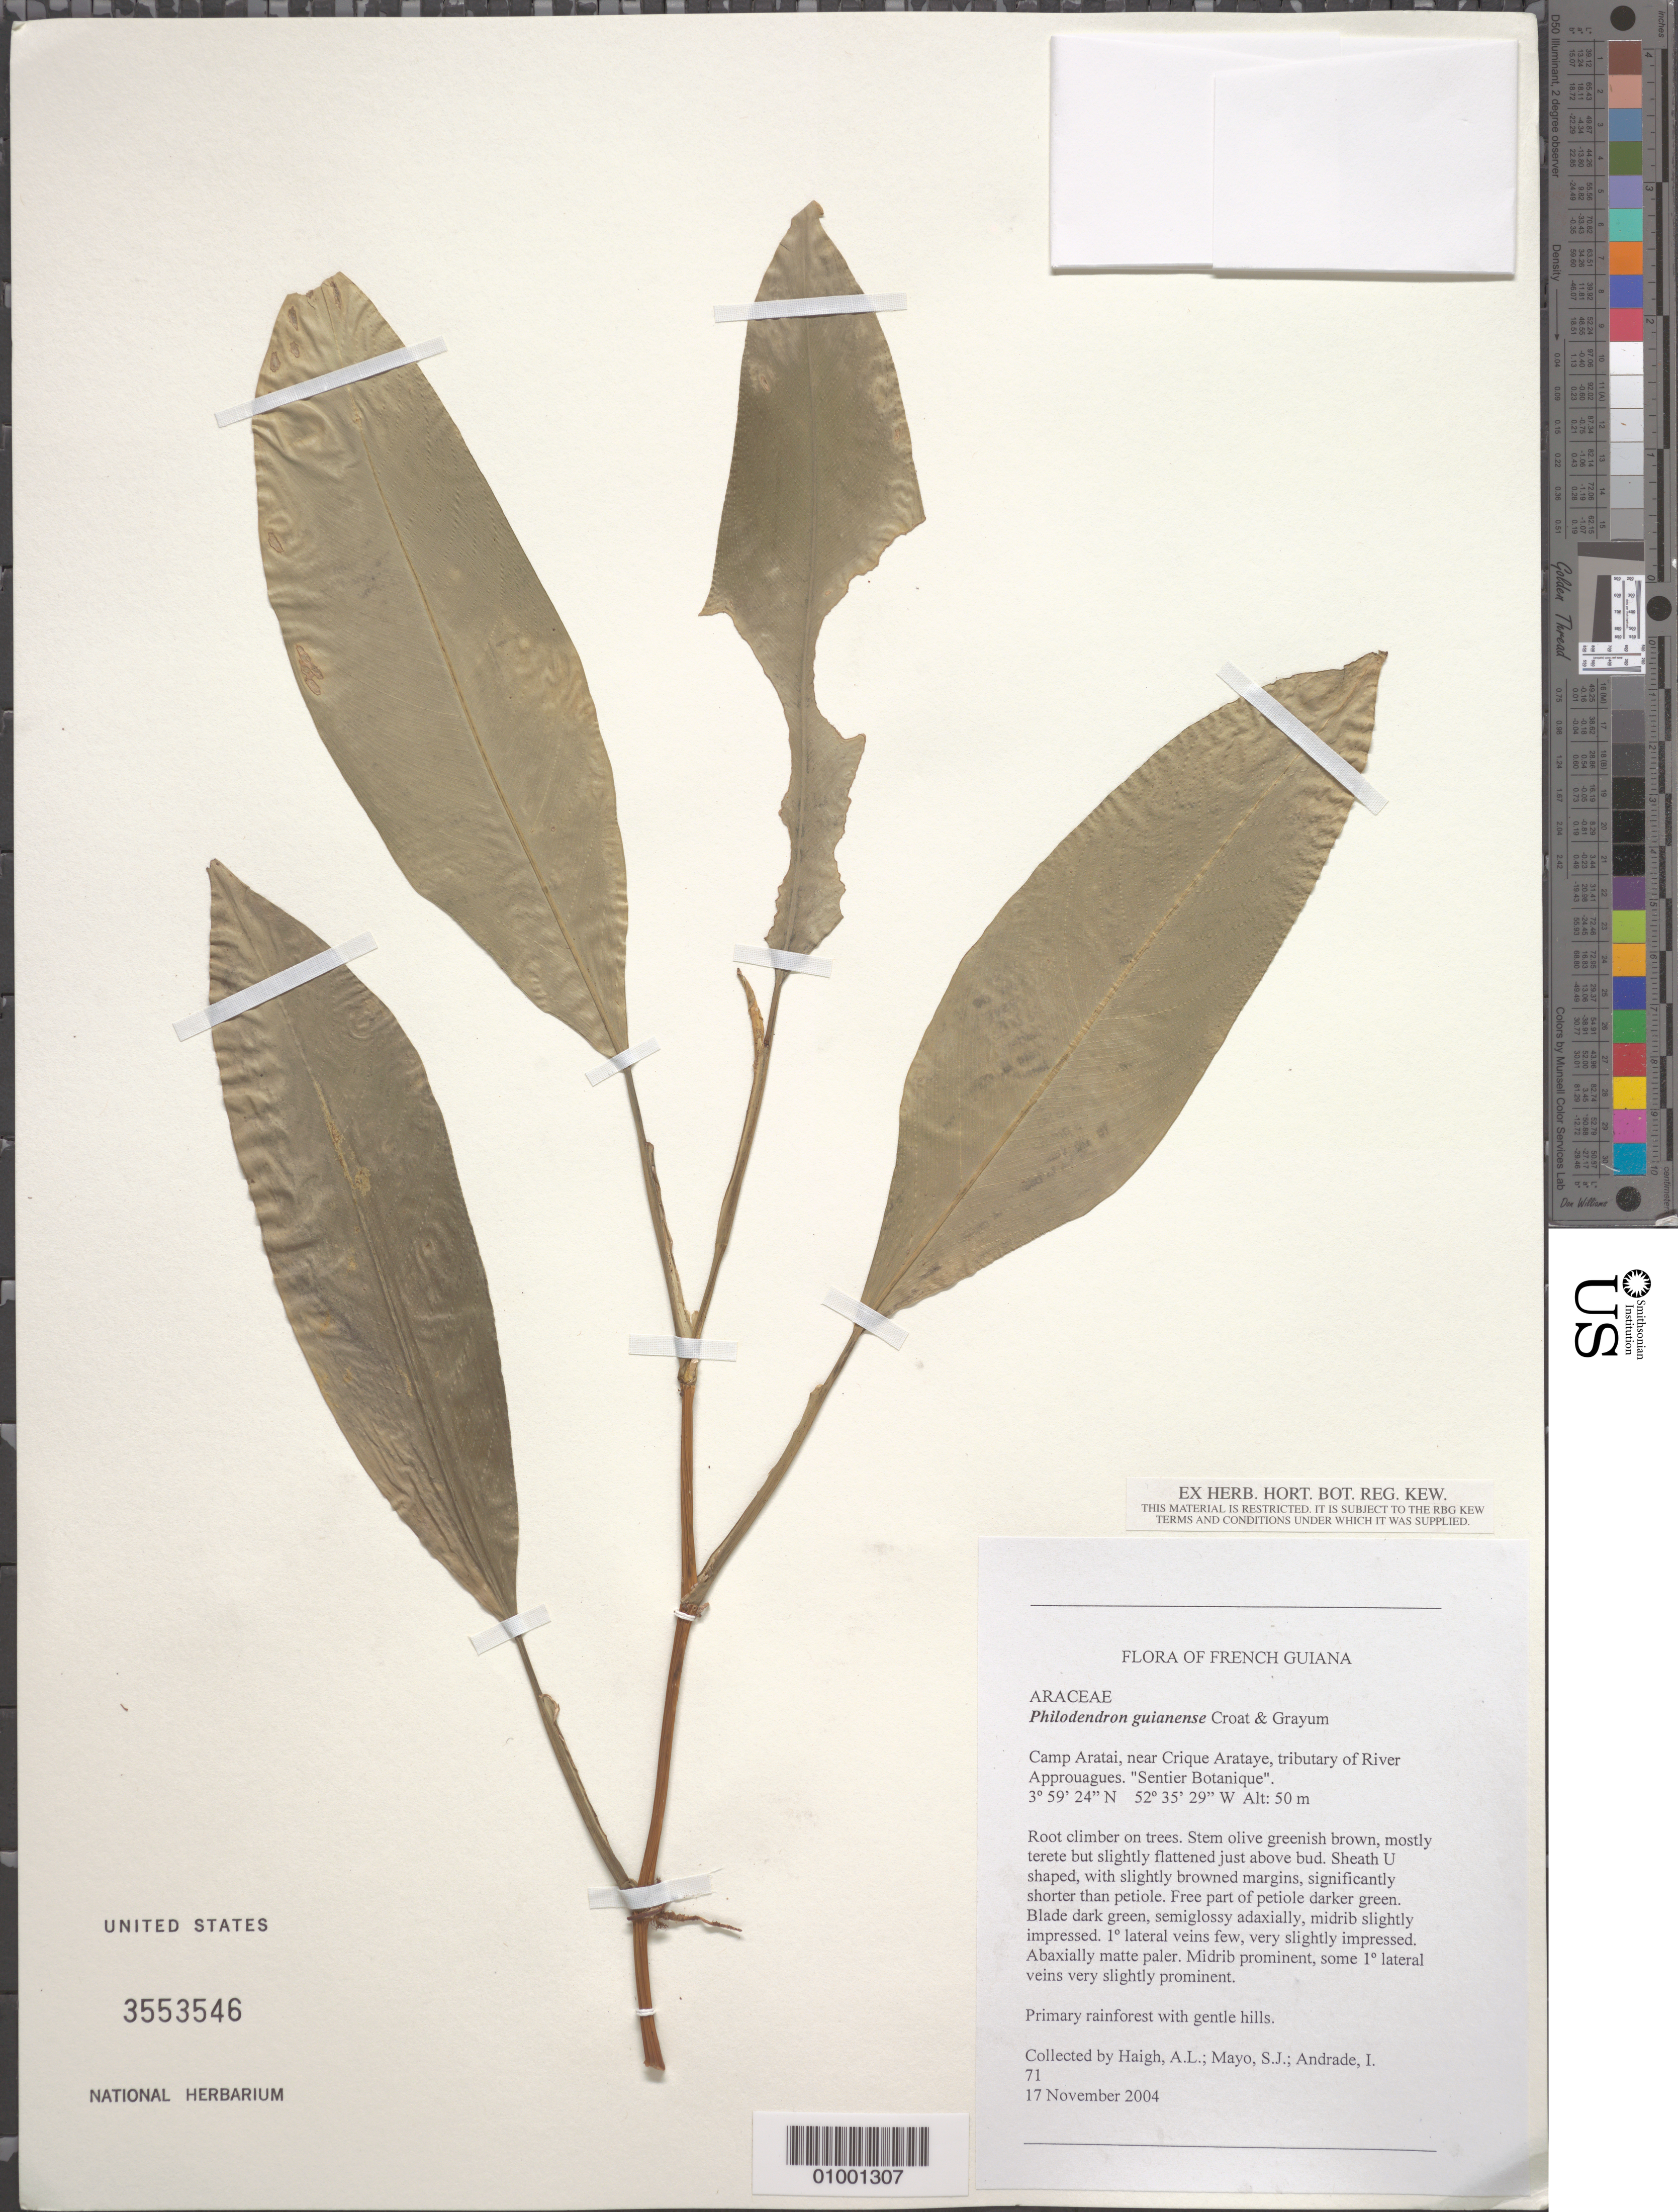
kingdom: Plantae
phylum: Tracheophyta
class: Liliopsida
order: Alismatales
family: Araceae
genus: Philodendron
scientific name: Philodendron guianense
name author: Croat & Grayum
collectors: A. Haigh, S. J. Mayo & I. Andrade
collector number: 71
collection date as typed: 17-Nov-04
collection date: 2004-11-17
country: French Guiana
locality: Camp Aratai, near Crique Arataye, tributary of River Approuagues. "Sentier Botanique"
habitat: Primary rainforest, with gentle hills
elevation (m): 50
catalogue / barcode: US 3553546